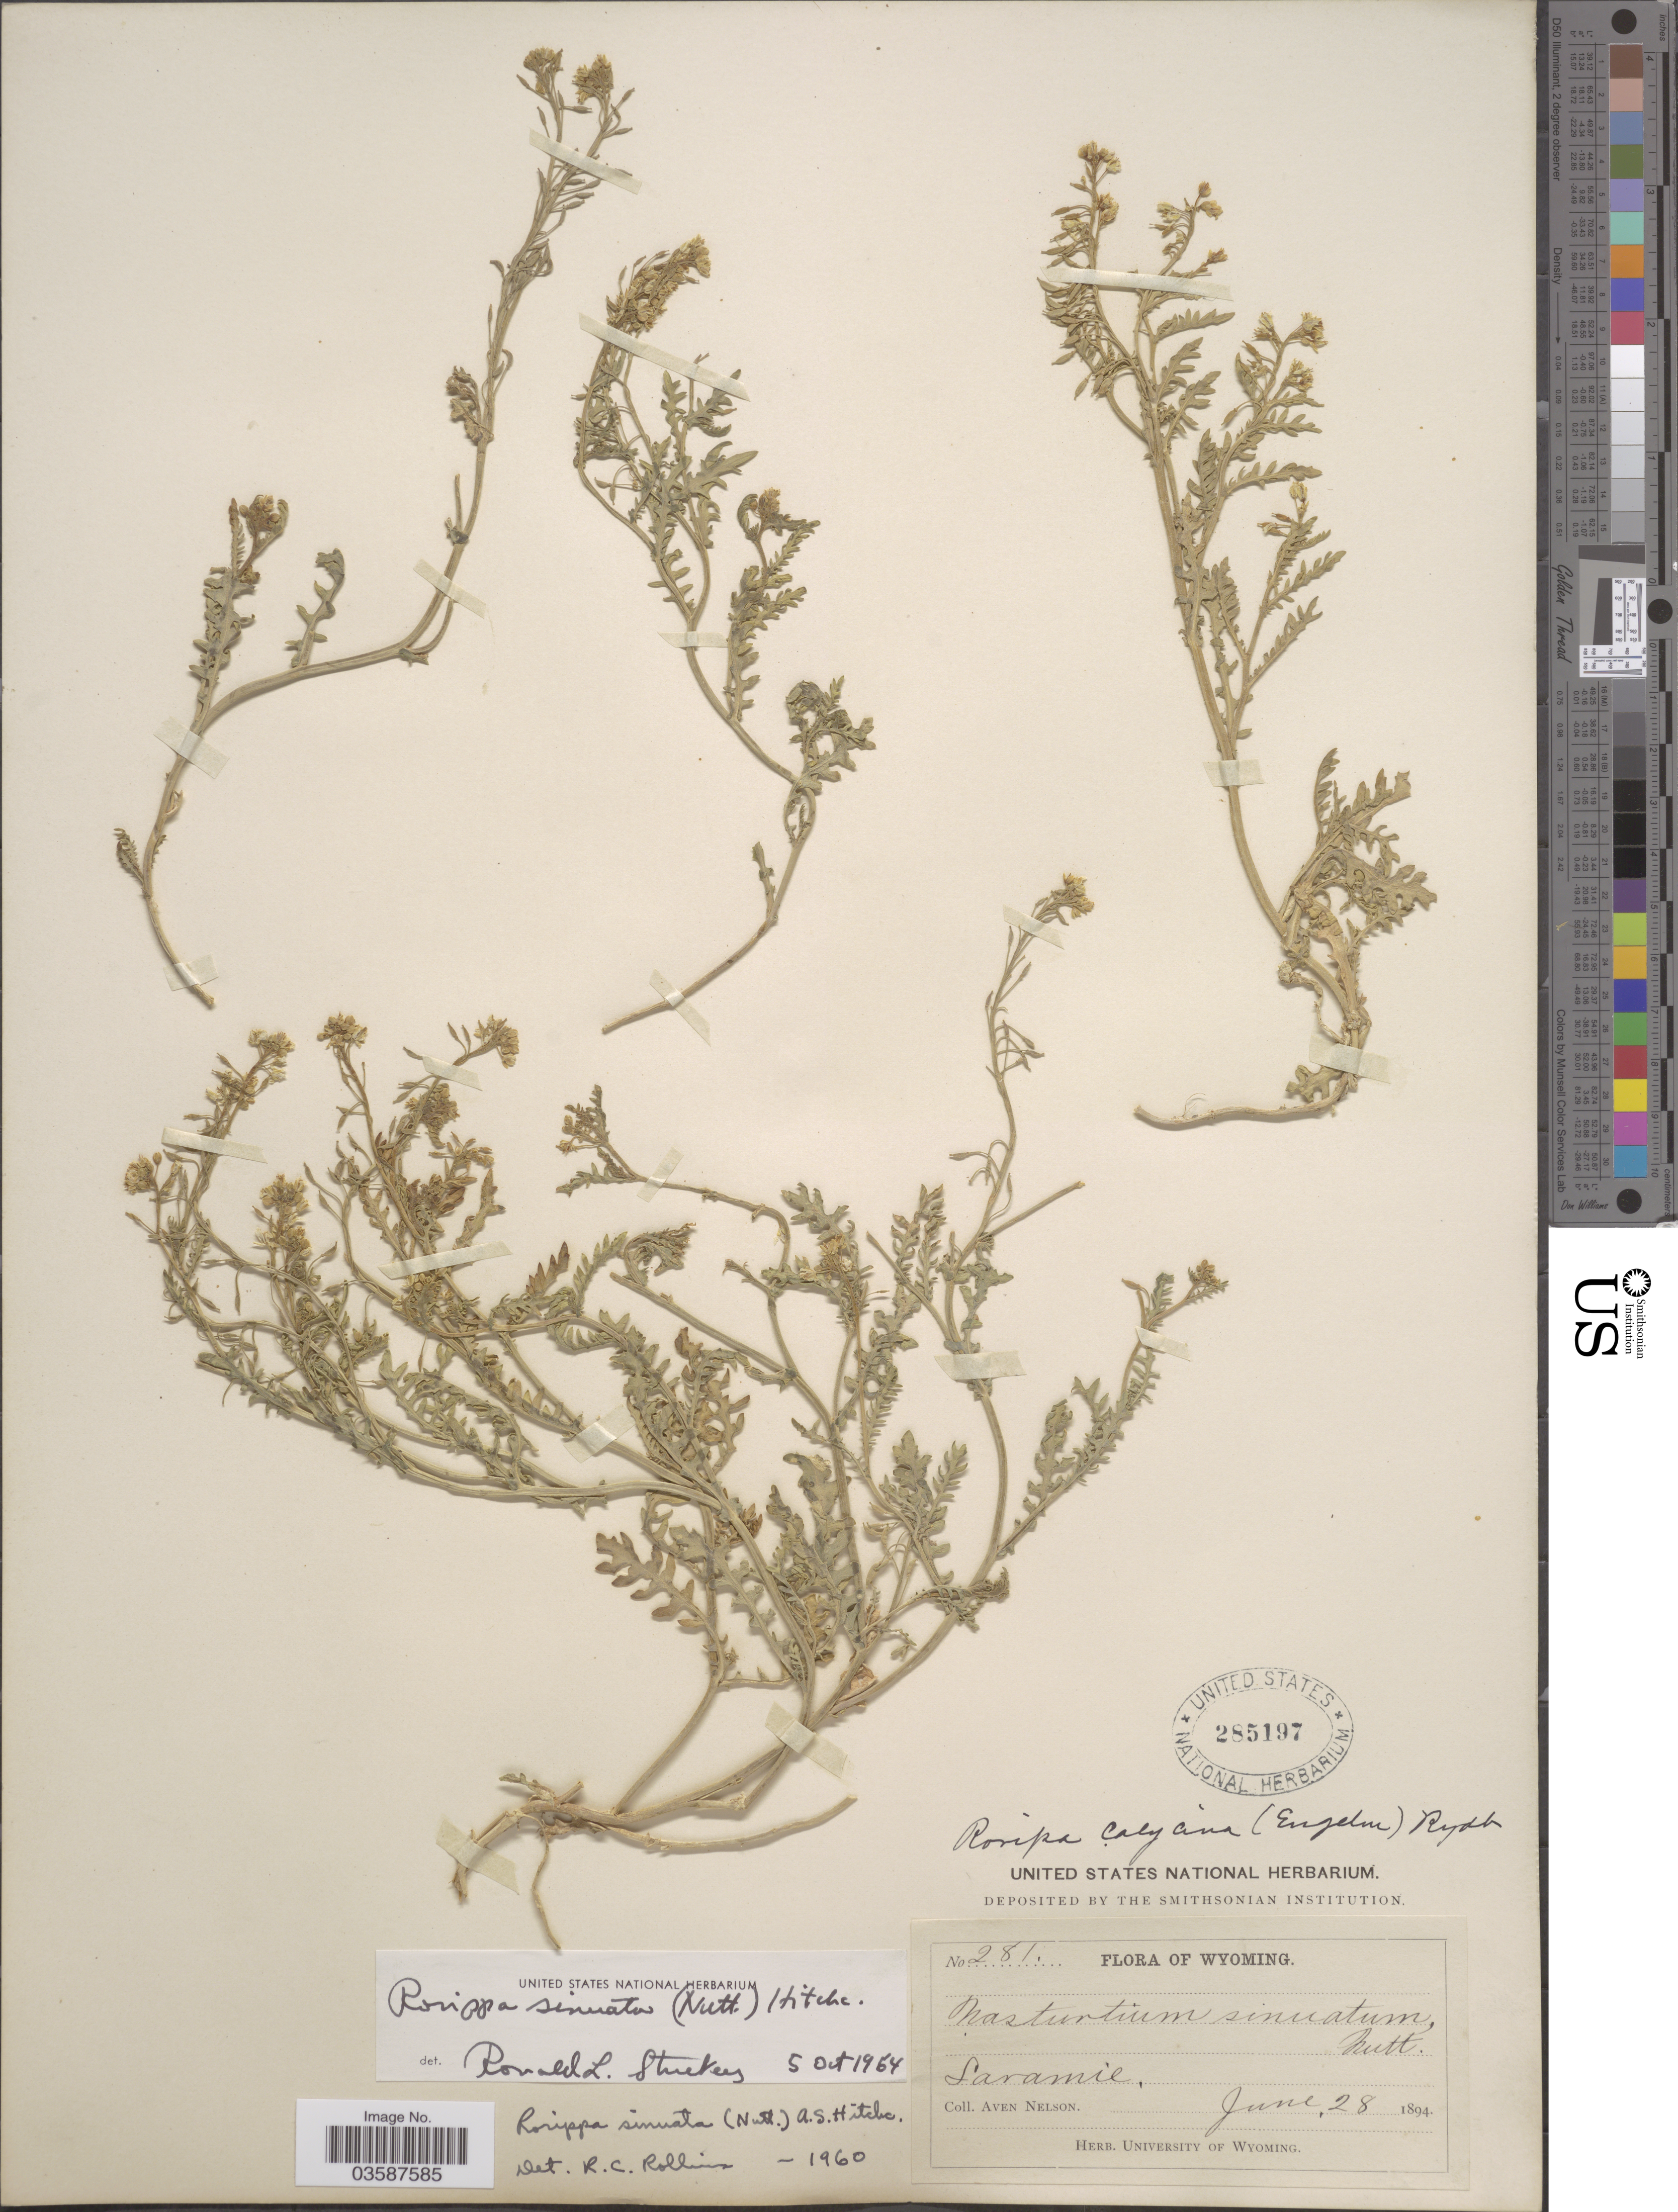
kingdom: Plantae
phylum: Tracheophyta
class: Magnoliopsida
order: Brassicales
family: Brassicaceae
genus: Rorippa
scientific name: Rorippa sinuata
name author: (Nutt.) Hitchc.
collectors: A. Nelson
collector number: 281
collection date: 1894-06-28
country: United States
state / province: Wyoming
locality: Laramie.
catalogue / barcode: US 285197